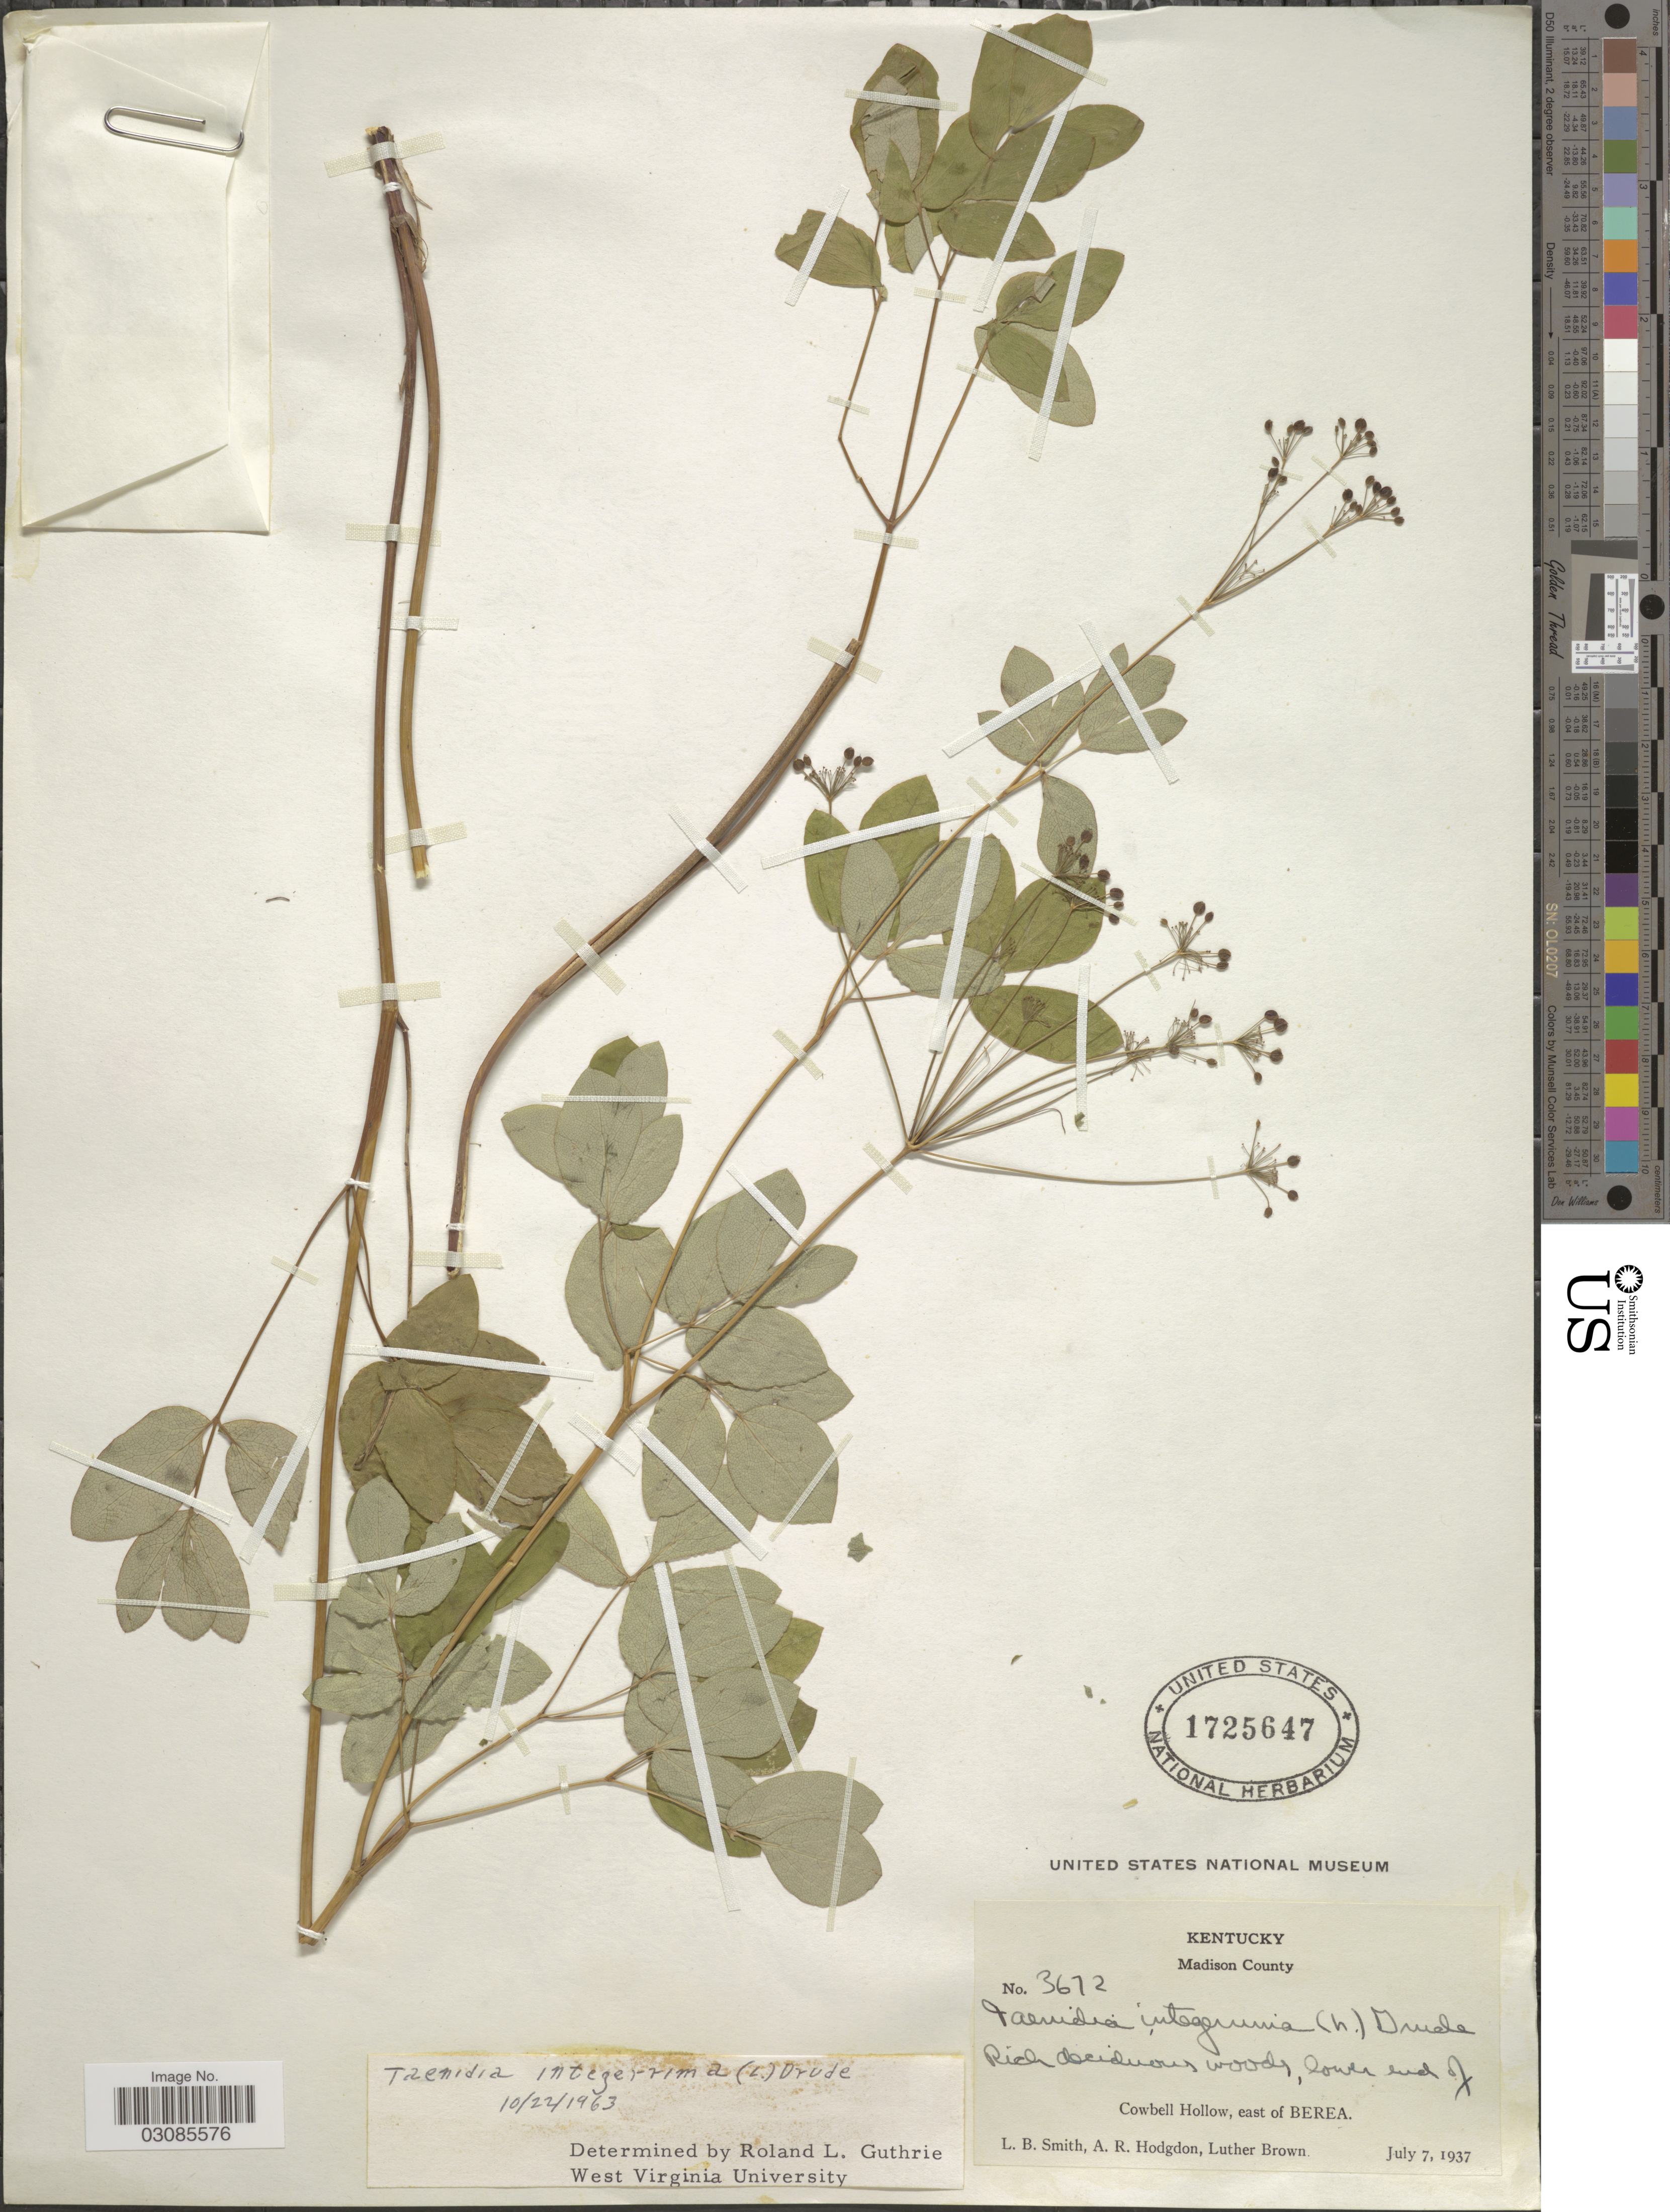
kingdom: Plantae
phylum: Tracheophyta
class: Magnoliopsida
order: Apiales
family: Apiaceae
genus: Taenidia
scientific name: Taenidia integerrima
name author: (L.) Drude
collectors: L. Smith, A. R. Hodgdon & L. Brown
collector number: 3672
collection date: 1937-07-07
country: United States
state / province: Kentucky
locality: Madison County. Lower end of Cowbell Hollow, east of Berea.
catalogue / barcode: US 1725647